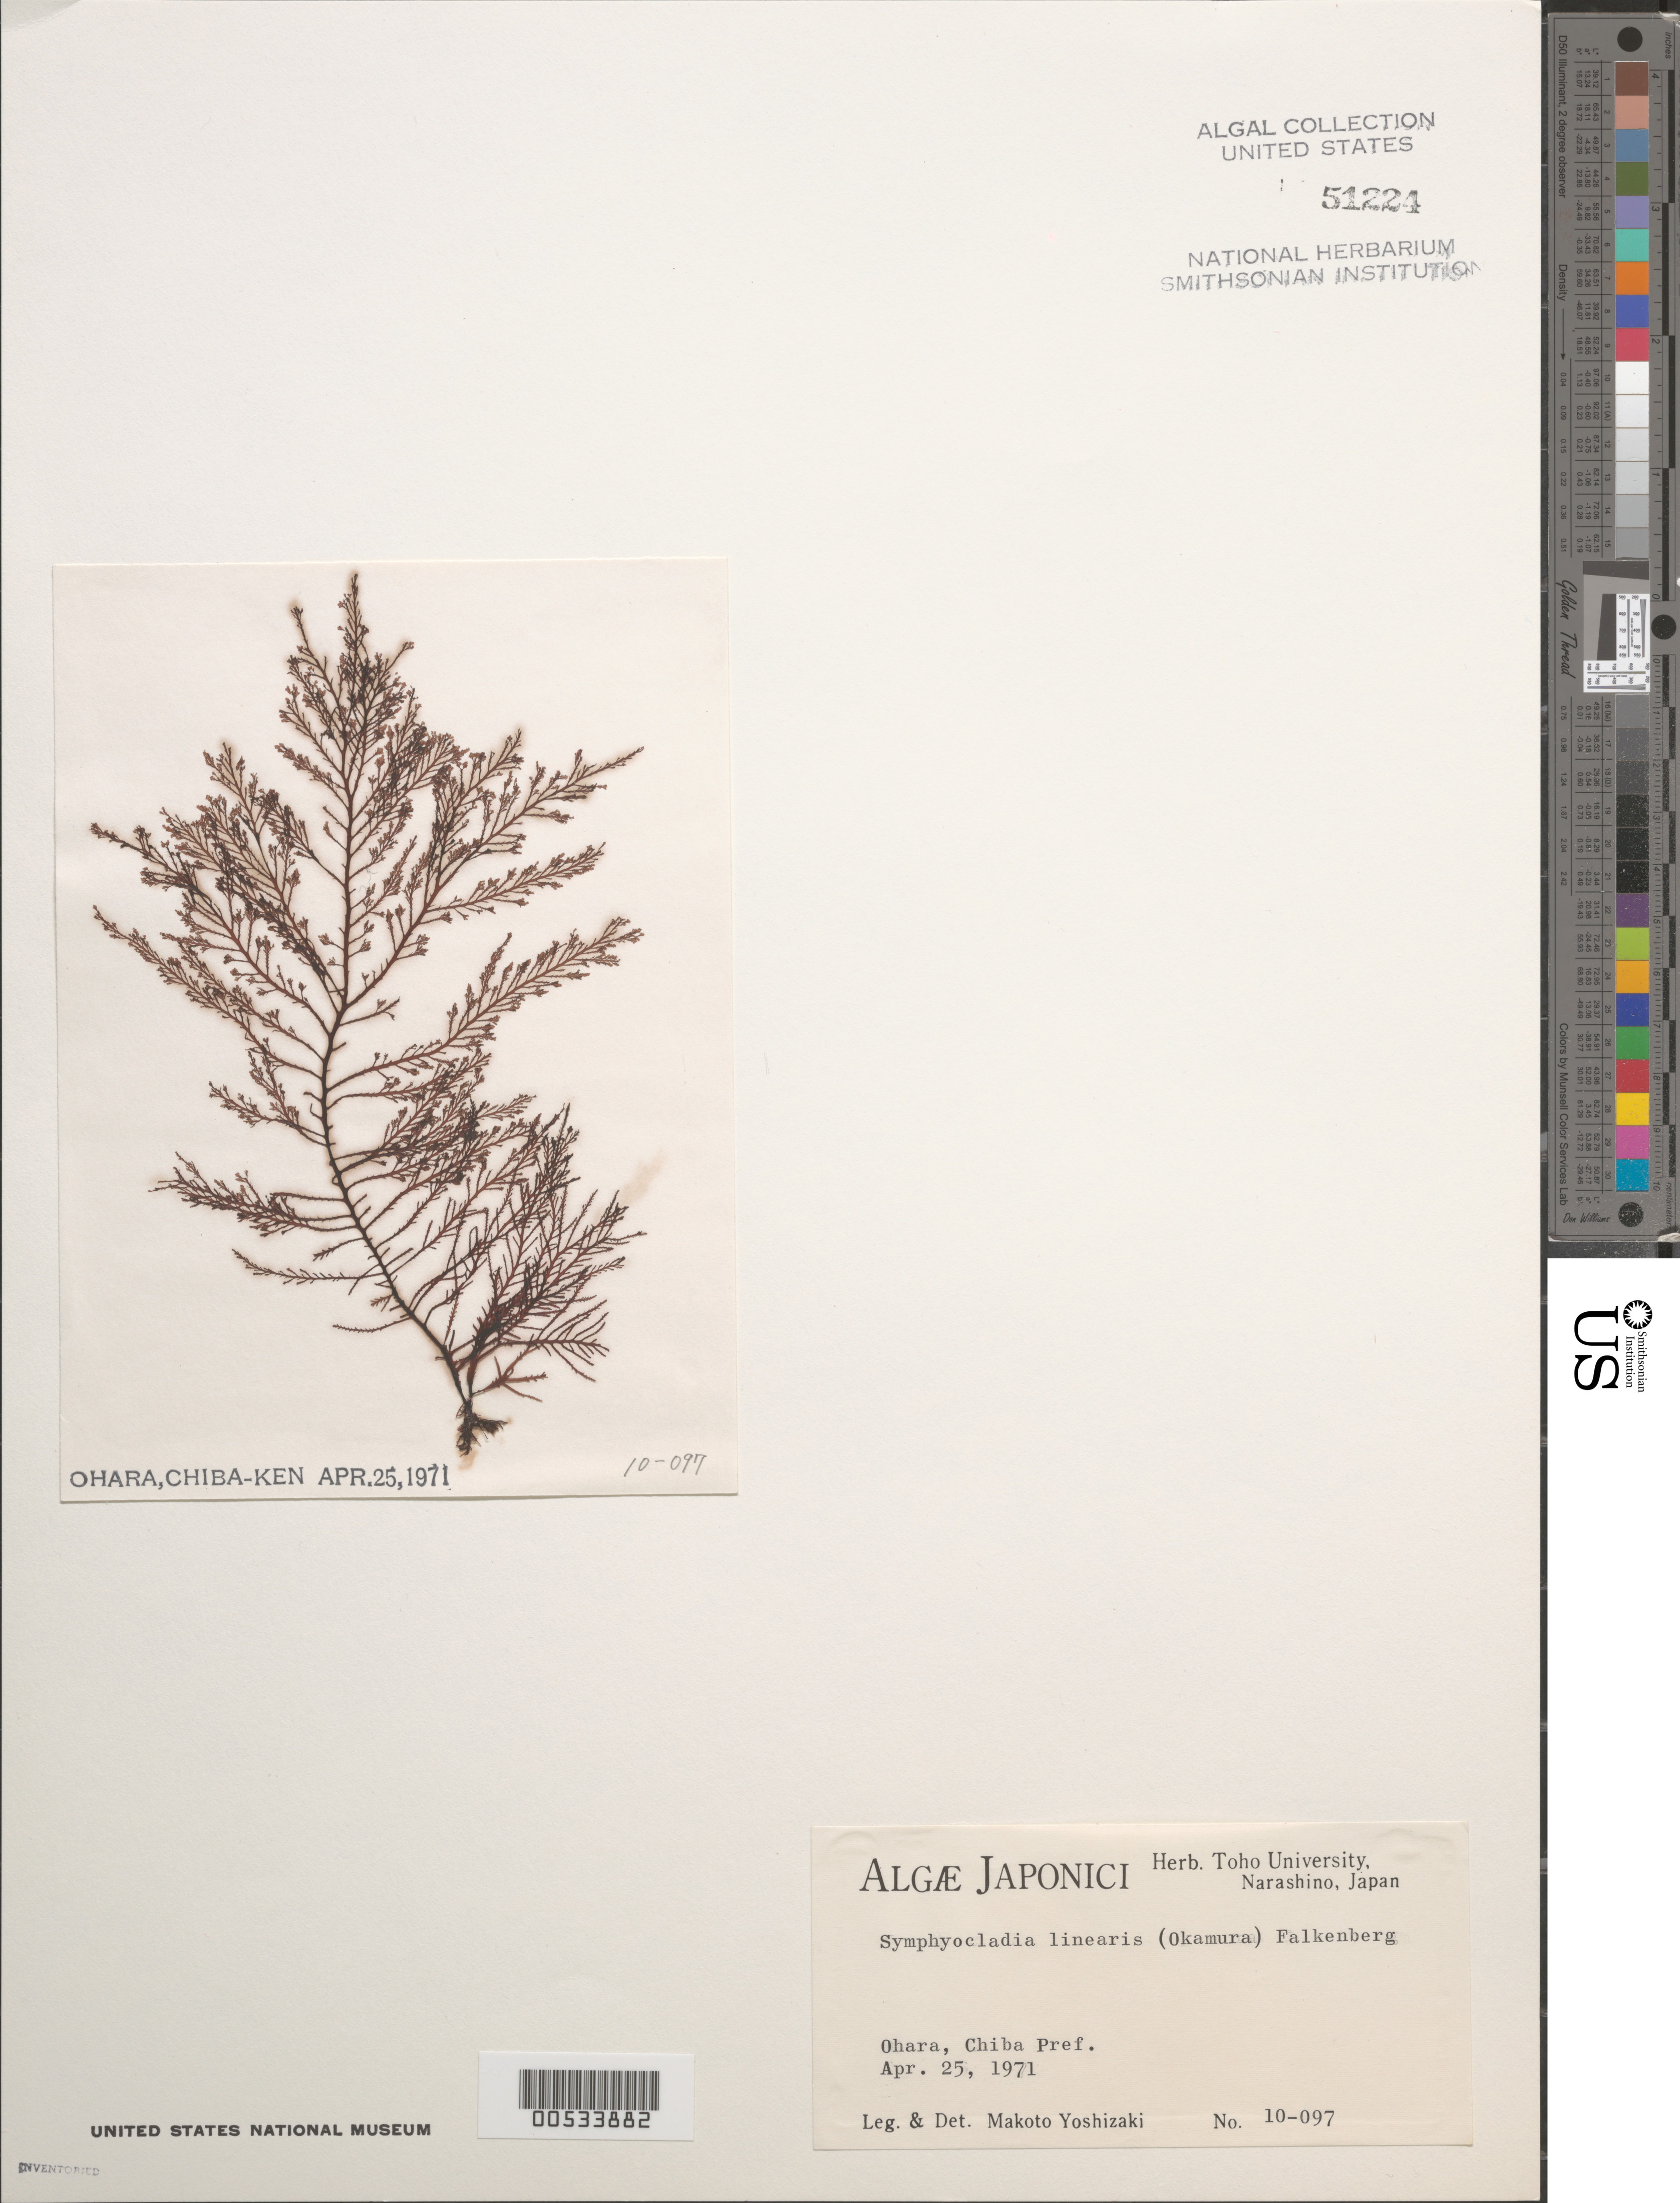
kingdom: Plantae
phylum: Rhodophyta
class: Florideophyceae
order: Ceramiales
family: Rhodomelaceae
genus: Symphyocladia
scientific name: Symphyocladia linearis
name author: (Okamura) Falkenb.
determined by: Yoshizaki, M.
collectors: M. Yoshizaki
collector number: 10-097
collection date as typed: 25 Apr 1971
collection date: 1971-04-25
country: Japan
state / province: Tiba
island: Honshu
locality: Ohara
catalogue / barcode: US 51224